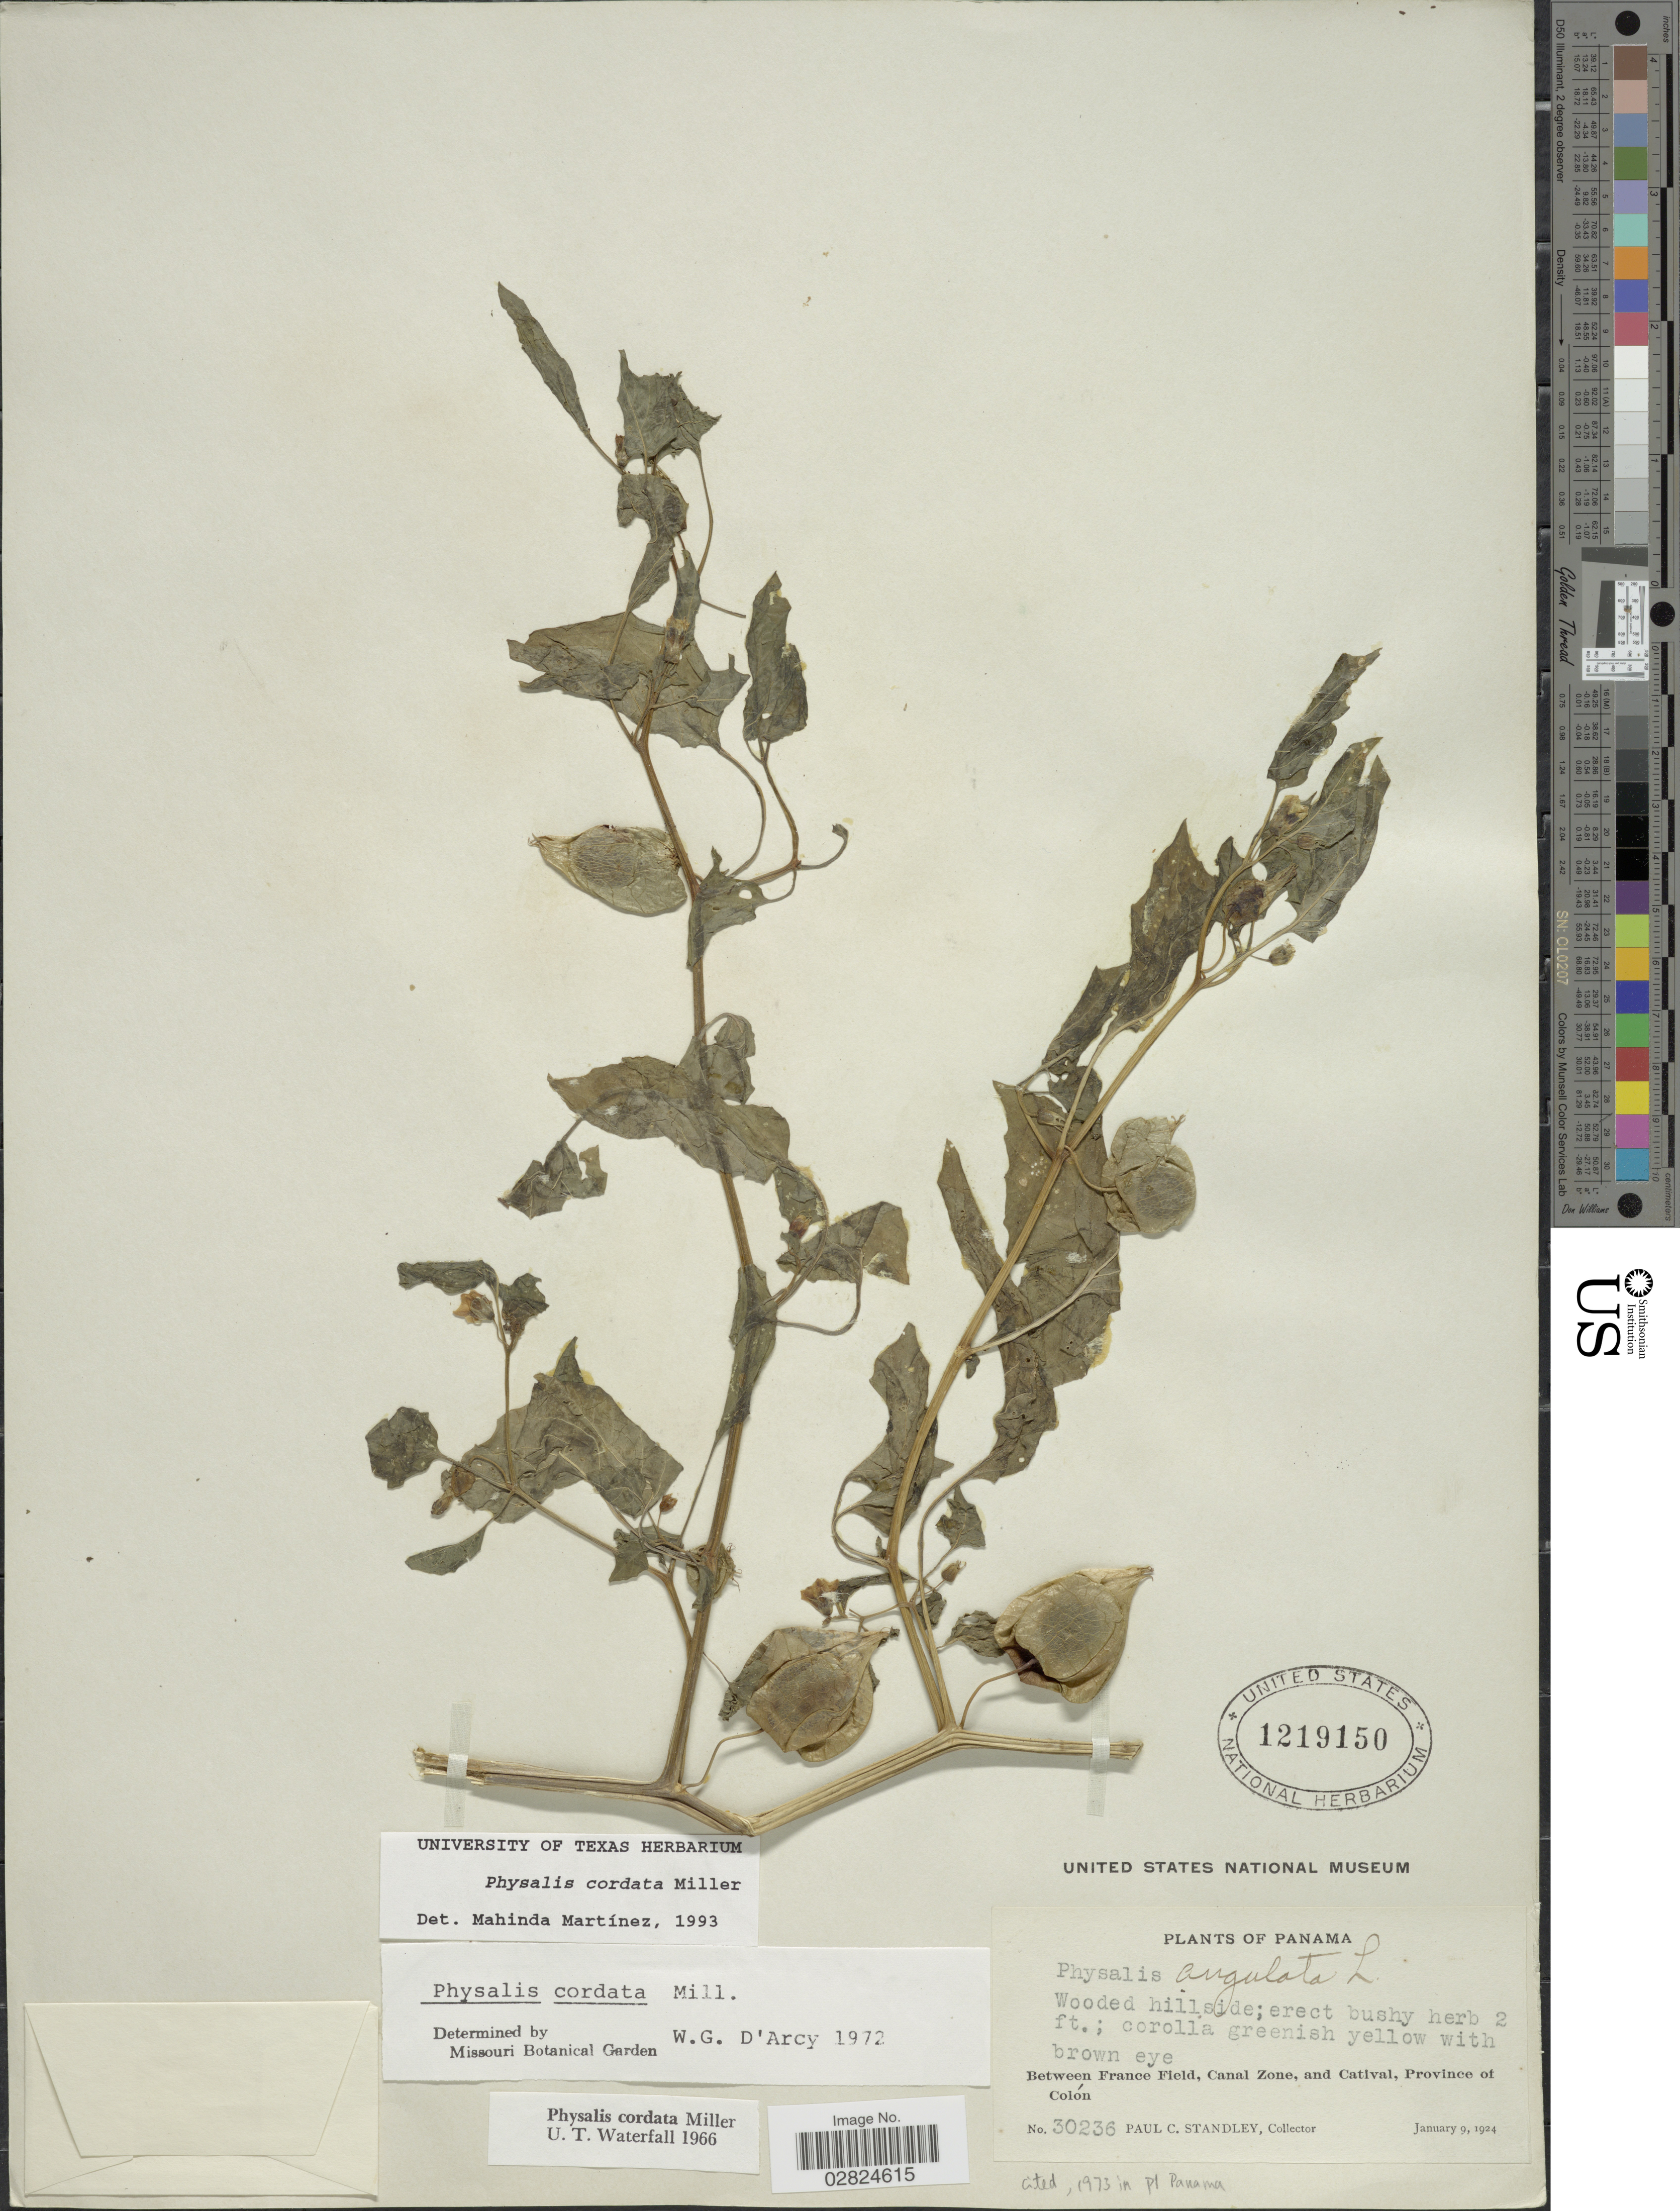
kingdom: Plantae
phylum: Tracheophyta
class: Magnoliopsida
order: Solanales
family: Solanaceae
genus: Physalis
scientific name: Physalis cordata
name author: Mill.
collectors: P. C. Standley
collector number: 30236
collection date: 1924-01-09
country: Panama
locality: Between France Field, Canal Zone, and Catival, Province of Colón.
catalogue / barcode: US 1219150